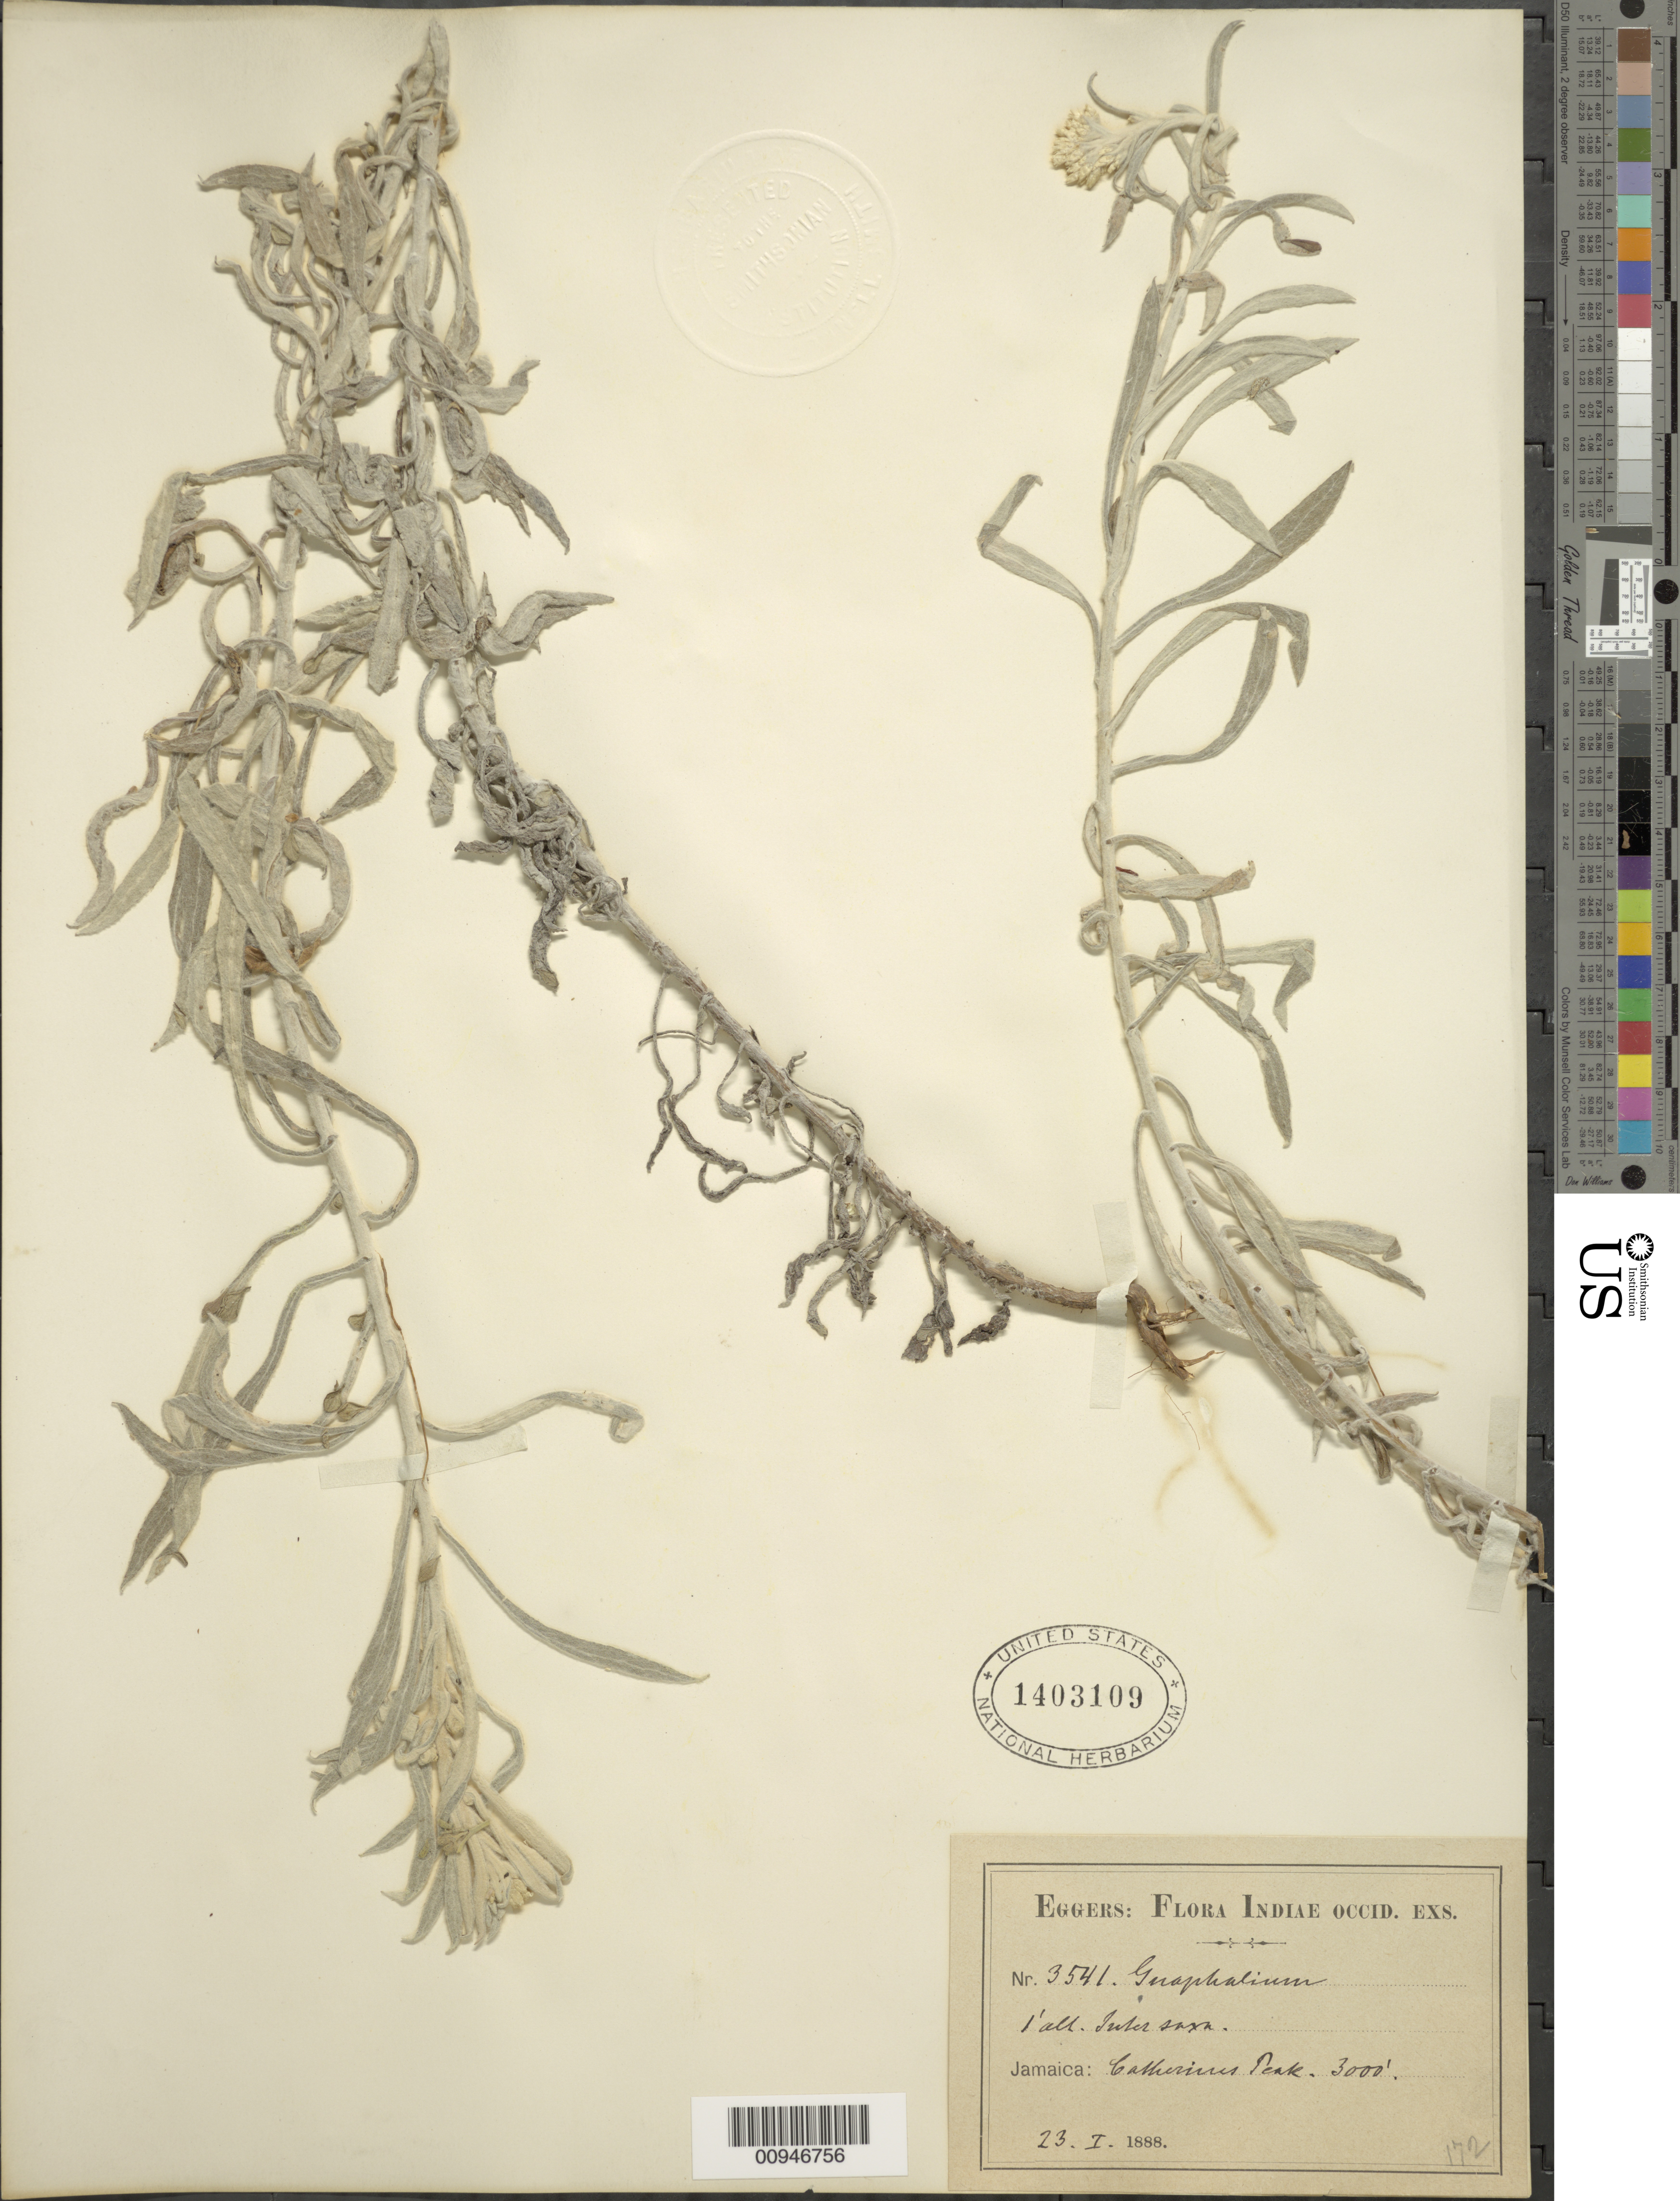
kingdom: Plantae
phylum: Tracheophyta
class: Magnoliopsida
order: Asterales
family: Asteraceae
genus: Pseudognaphalium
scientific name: Pseudognaphalium albescens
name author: (Sw.) Anderb.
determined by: Nesom, Guy L.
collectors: H. F. A. von Eggers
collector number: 3541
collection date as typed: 23 Jan 1888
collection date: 1888-01-23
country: Jamaica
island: Jamaica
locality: Catherines Peak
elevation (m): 3000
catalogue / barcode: US 1403109